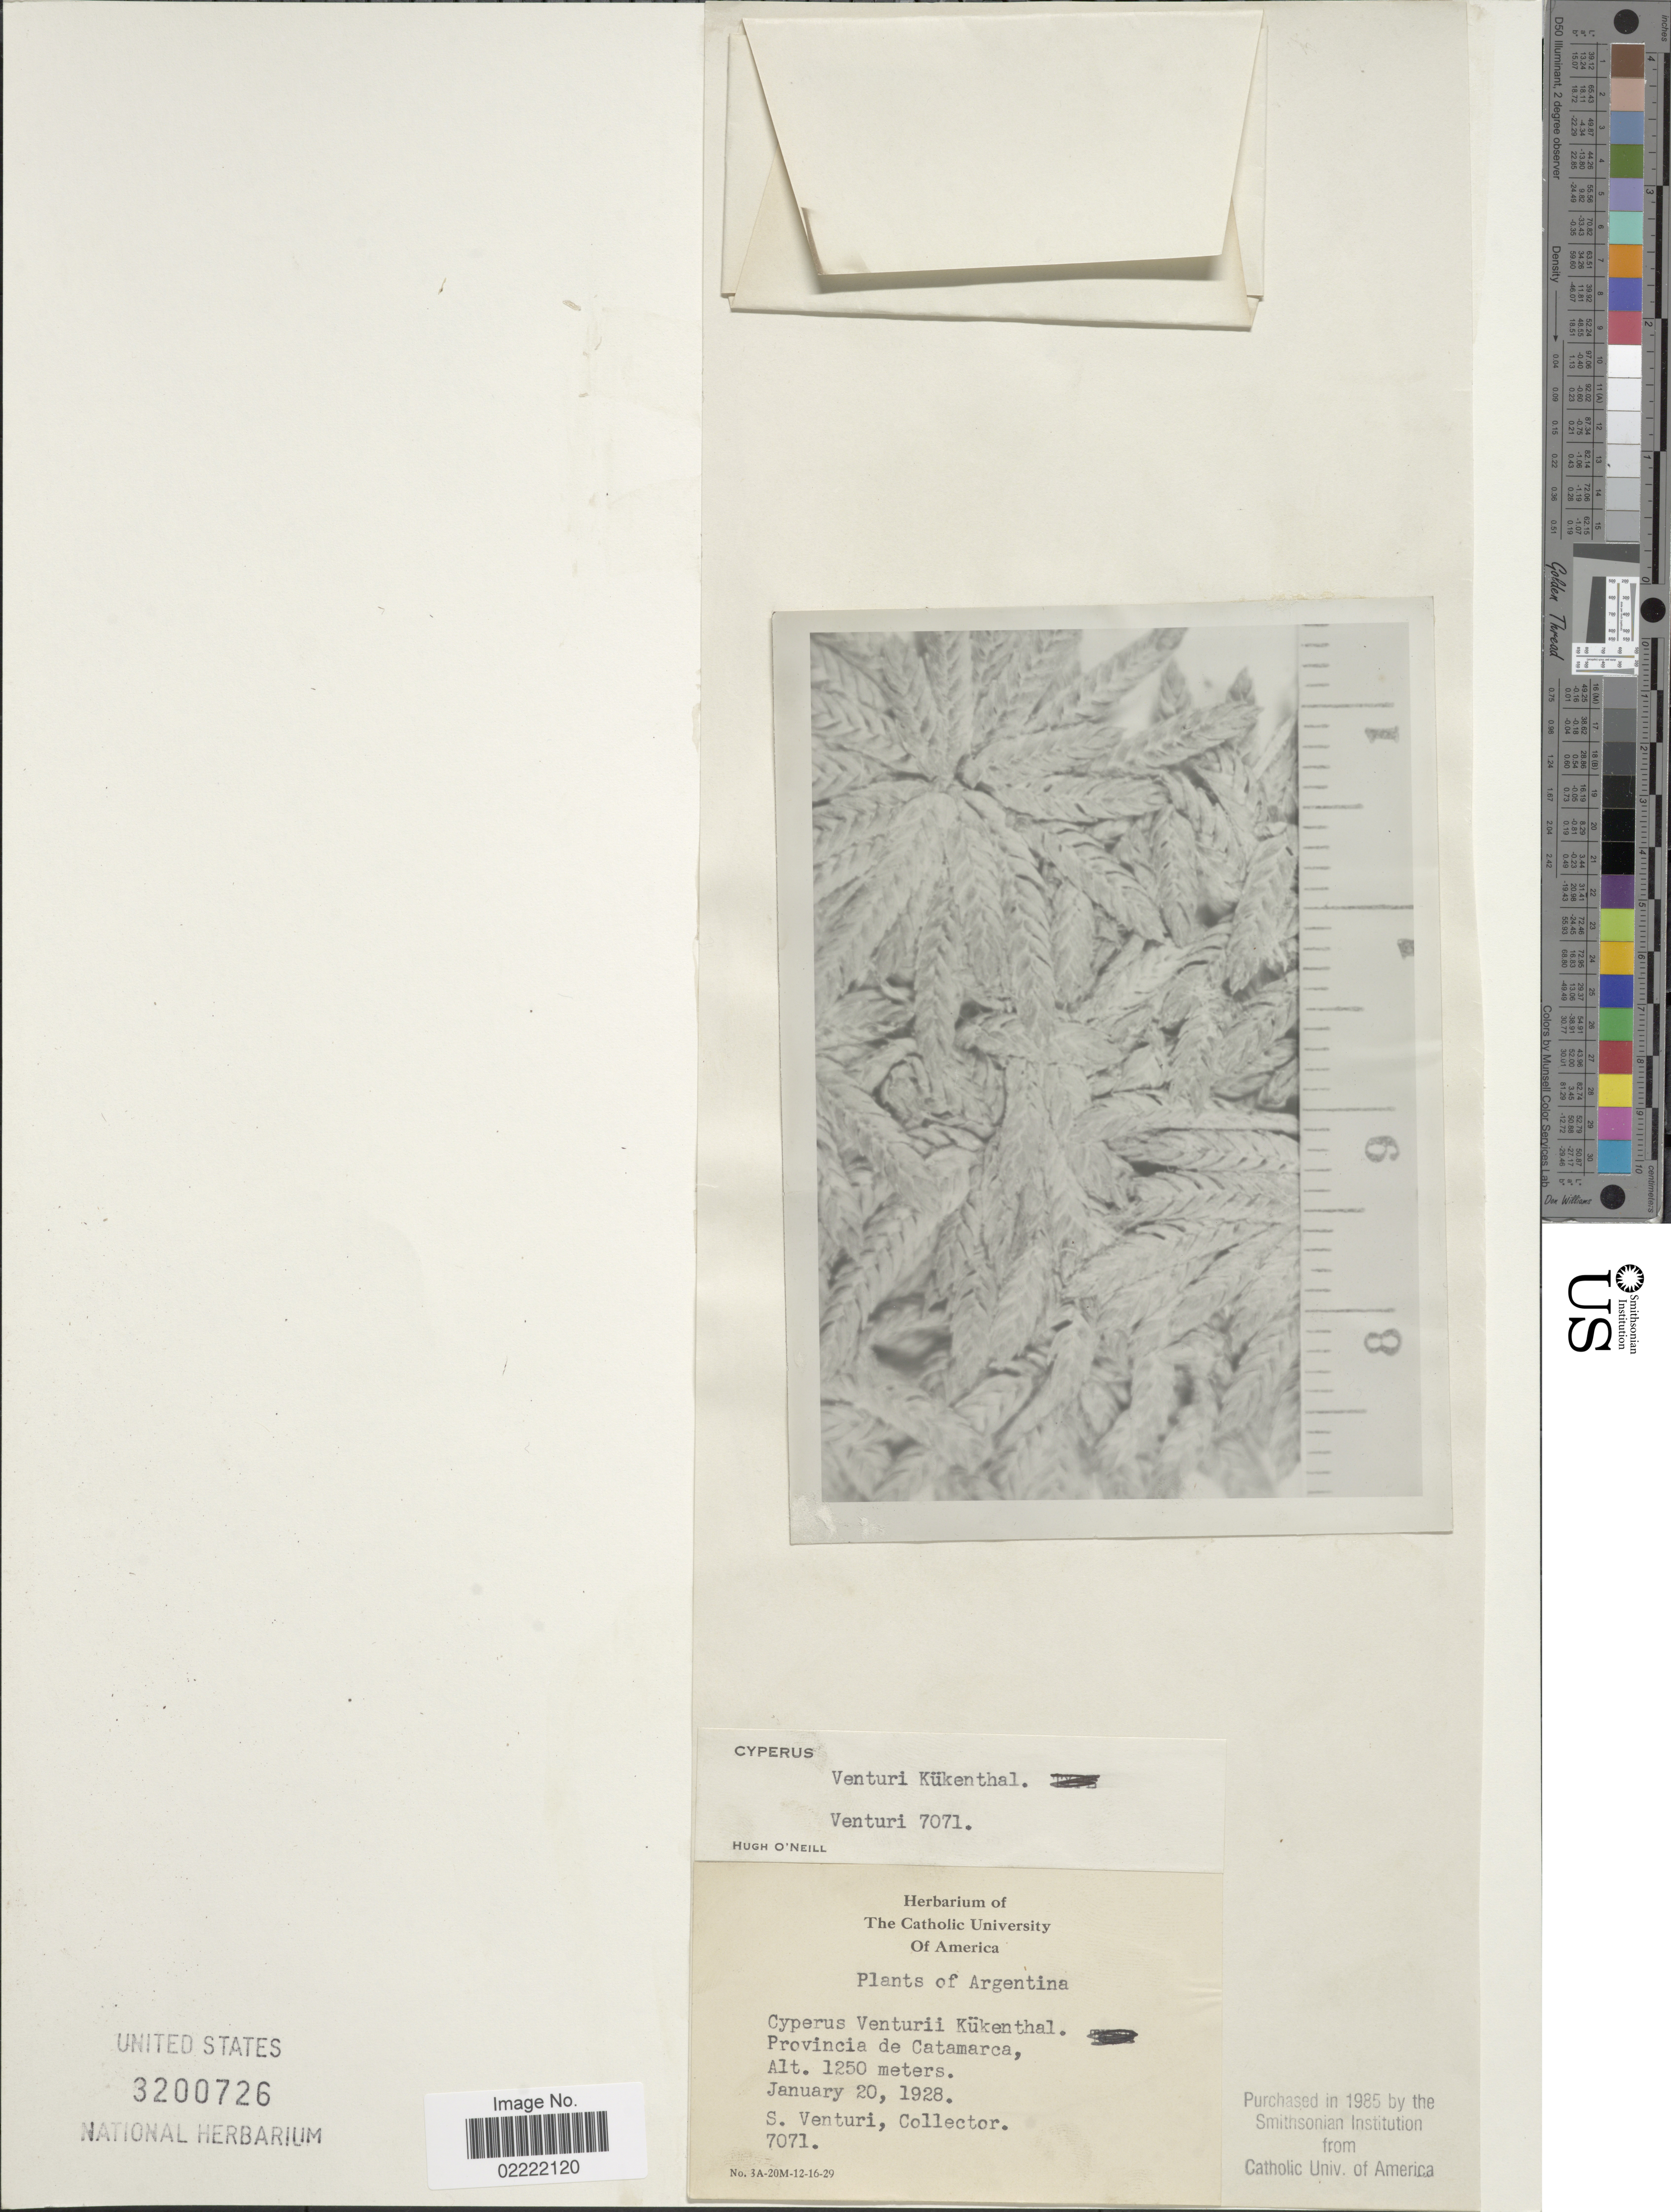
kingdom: Plantae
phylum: Tracheophyta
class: Liliopsida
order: Poales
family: Cyperaceae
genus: Cyperus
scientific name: Cyperus incomtus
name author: Kunth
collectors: S. Venturi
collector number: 7071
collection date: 1928-01-20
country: Argentina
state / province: Catamarca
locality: Provincia de Catamarca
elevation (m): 1250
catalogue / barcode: US 3200726